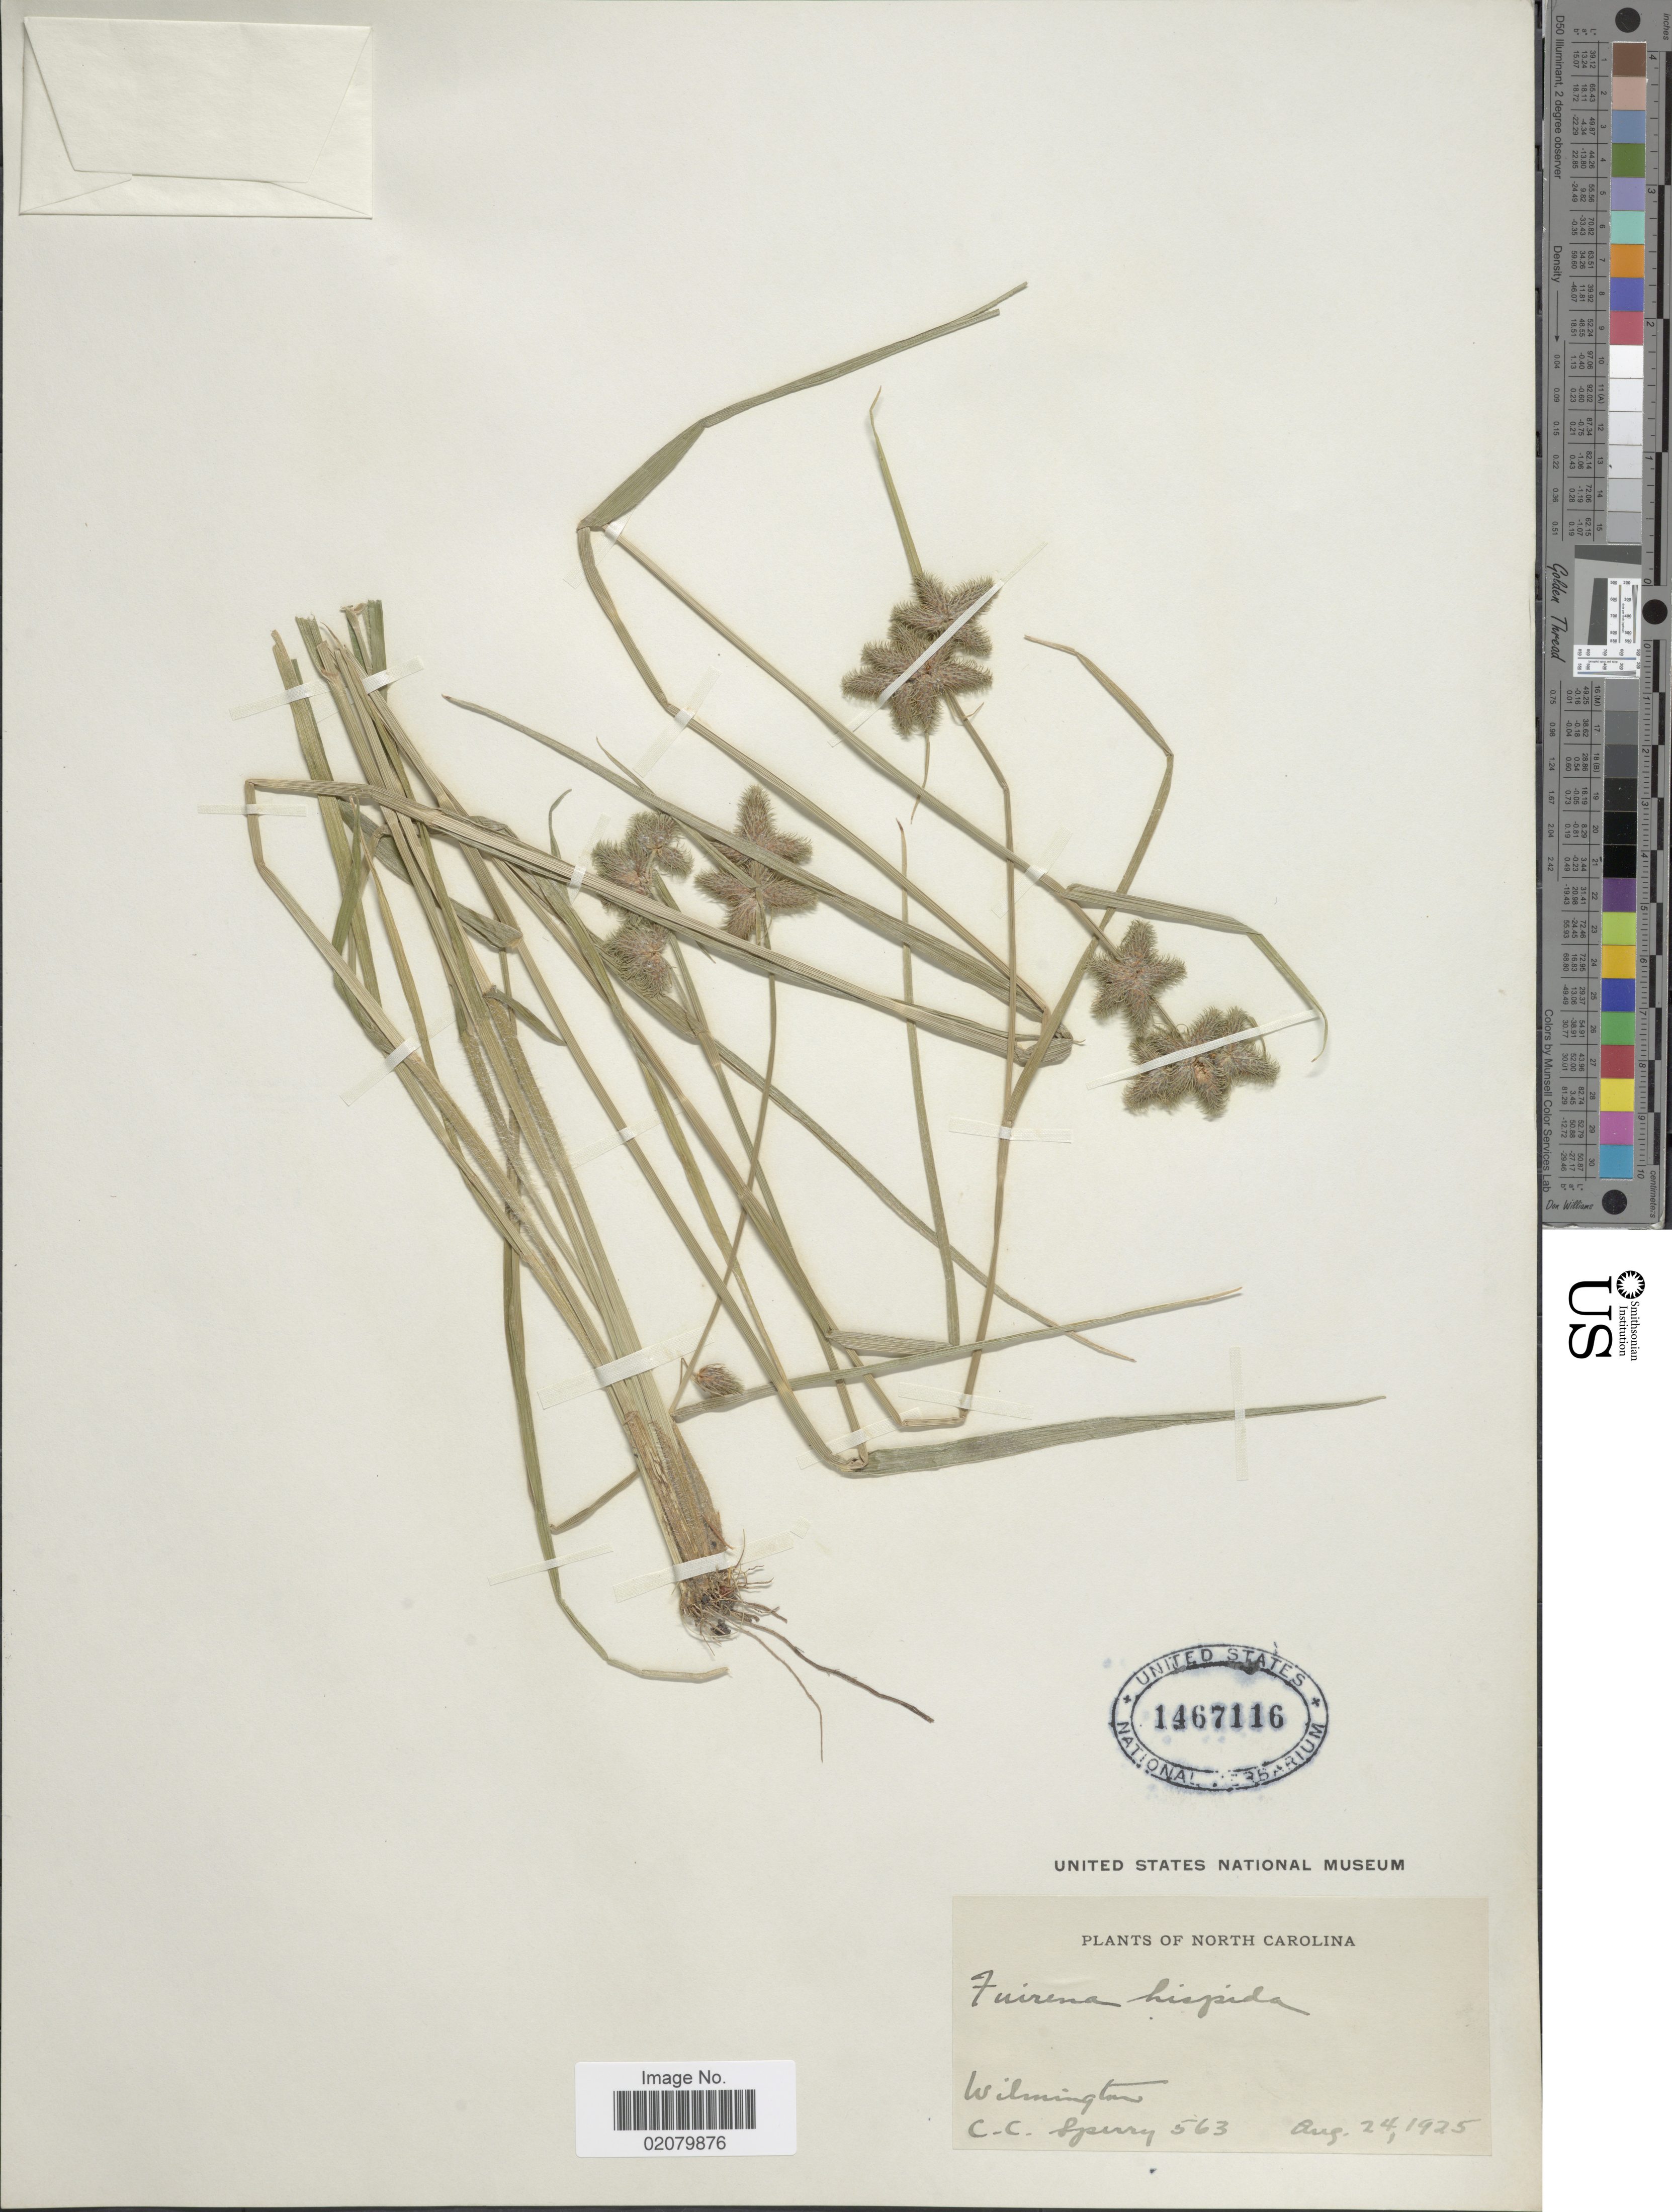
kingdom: Plantae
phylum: Tracheophyta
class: Liliopsida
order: Poales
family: Cyperaceae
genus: Fuirena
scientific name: Fuirena squarrosa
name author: Michx.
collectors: C. C. Sperry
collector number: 563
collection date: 1925-08-24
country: United States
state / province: North Carolina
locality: Wilmington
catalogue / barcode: US 1467116